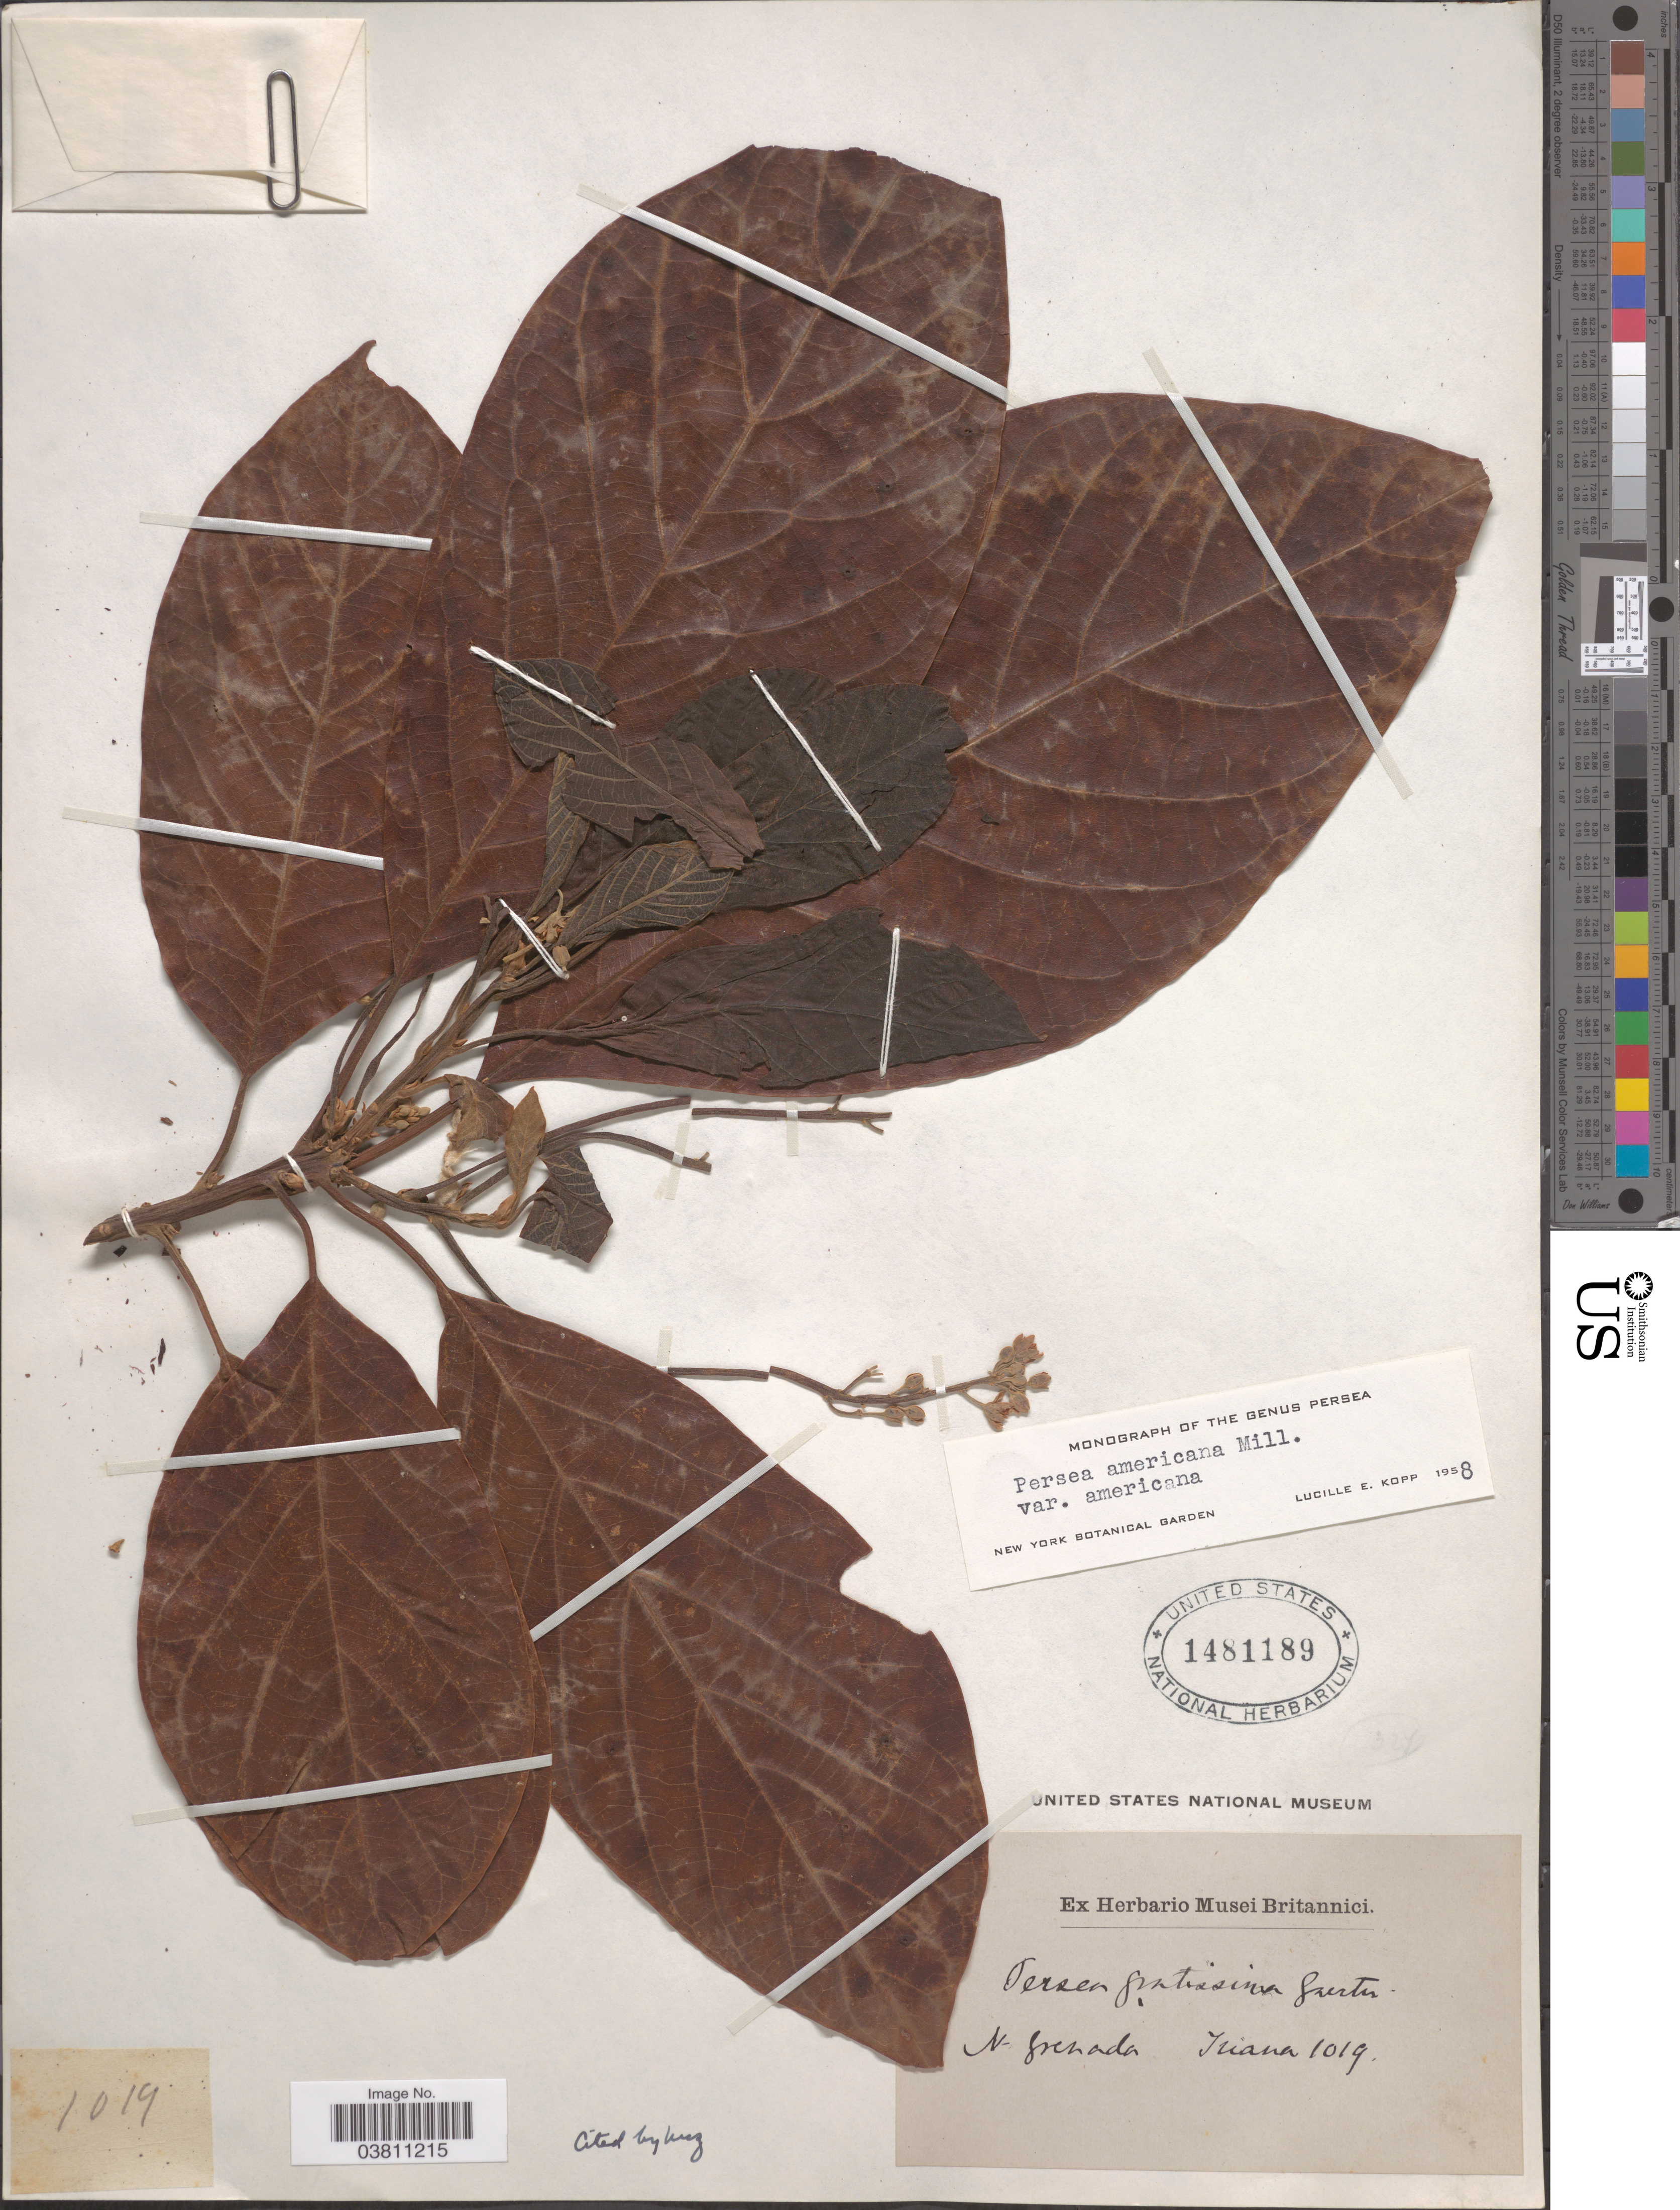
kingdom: Plantae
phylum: Tracheophyta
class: Magnoliopsida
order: Laurales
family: Lauraceae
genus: Persea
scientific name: Persea americana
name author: Mill.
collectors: Triana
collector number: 1019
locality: N. Grenada.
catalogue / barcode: US 1481189